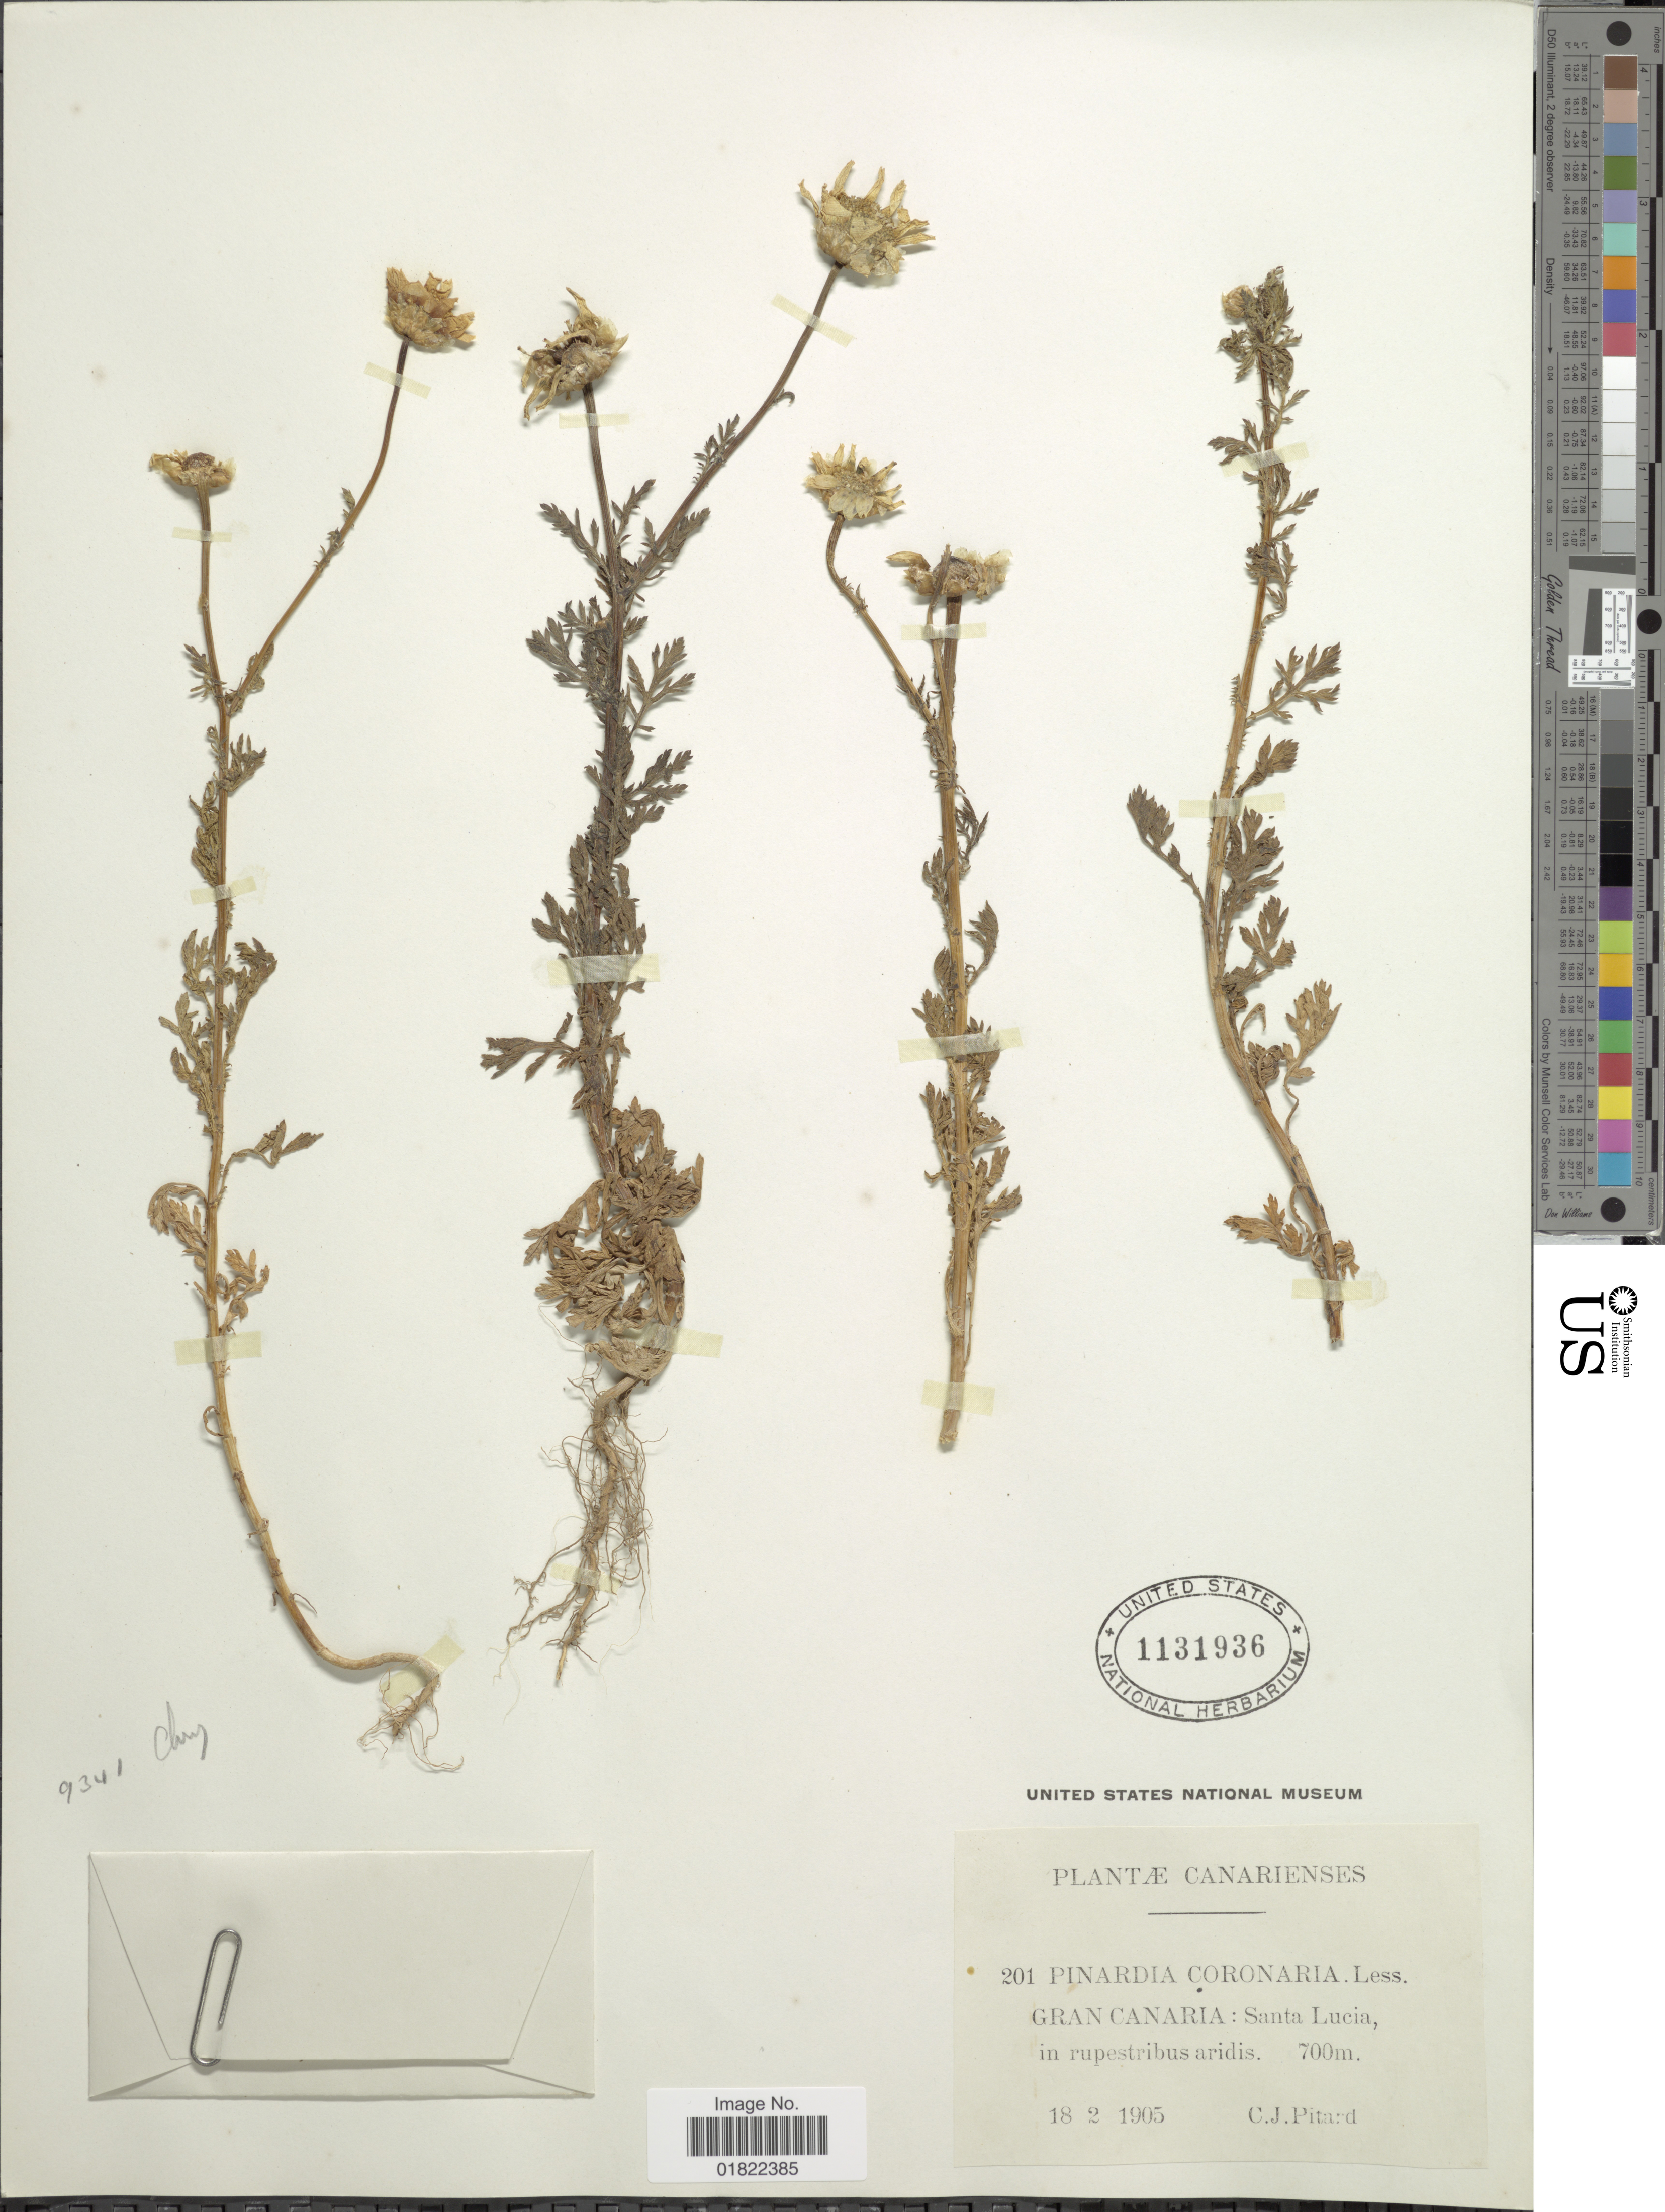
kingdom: Plantae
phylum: Tracheophyta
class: Magnoliopsida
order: Asterales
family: Asteraceae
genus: Chrysanthemum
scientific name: Chrysanthemum coronarium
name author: L.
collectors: C. Pitard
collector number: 201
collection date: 1905-02-18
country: Spain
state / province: Canarias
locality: Gran Canaria: Santa Lucia, in rupestribus aridis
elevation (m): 700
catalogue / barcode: US 1131936